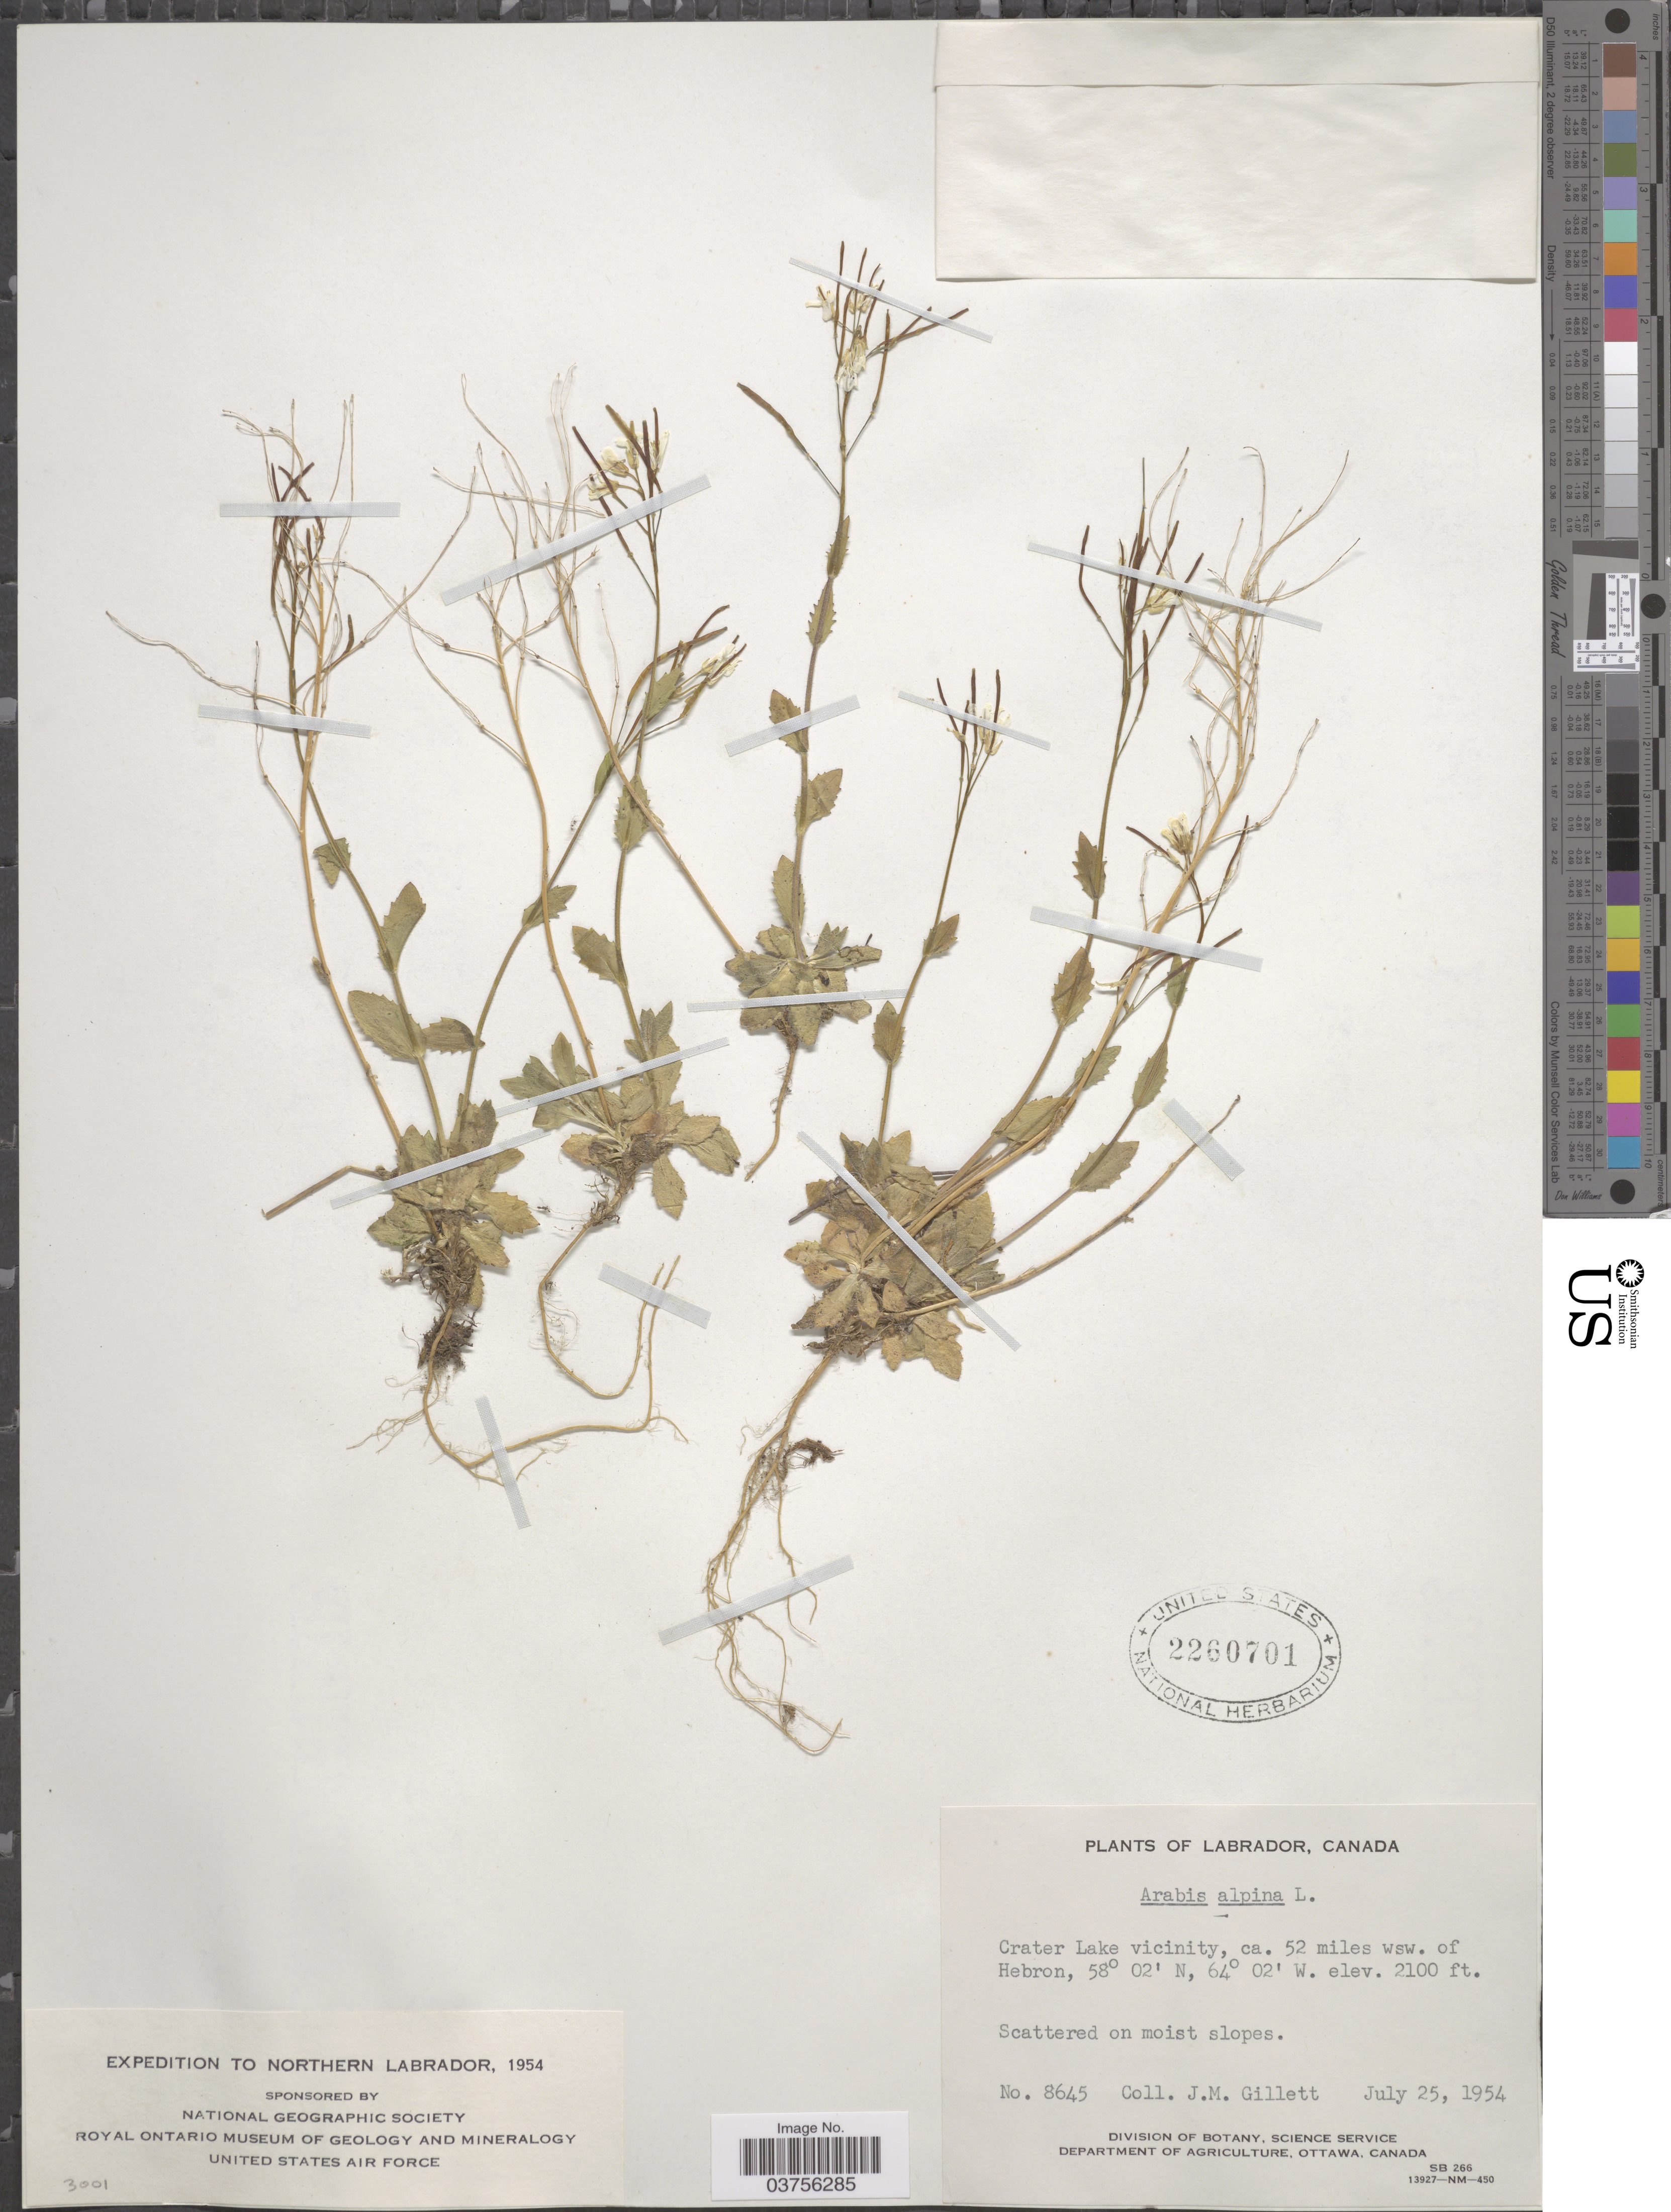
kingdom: Plantae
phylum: Tracheophyta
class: Magnoliopsida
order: Brassicales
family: Brassicaceae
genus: Arabis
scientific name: Arabis alpina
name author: L.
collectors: J. M. Gillett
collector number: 8645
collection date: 1954-07-25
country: Canada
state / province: Newfoundland and Labrador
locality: Northern Labrador. Labrador. Crater Lake vicinity, ca. 52 miles wsw. of Hebron.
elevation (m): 640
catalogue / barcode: US 2260701